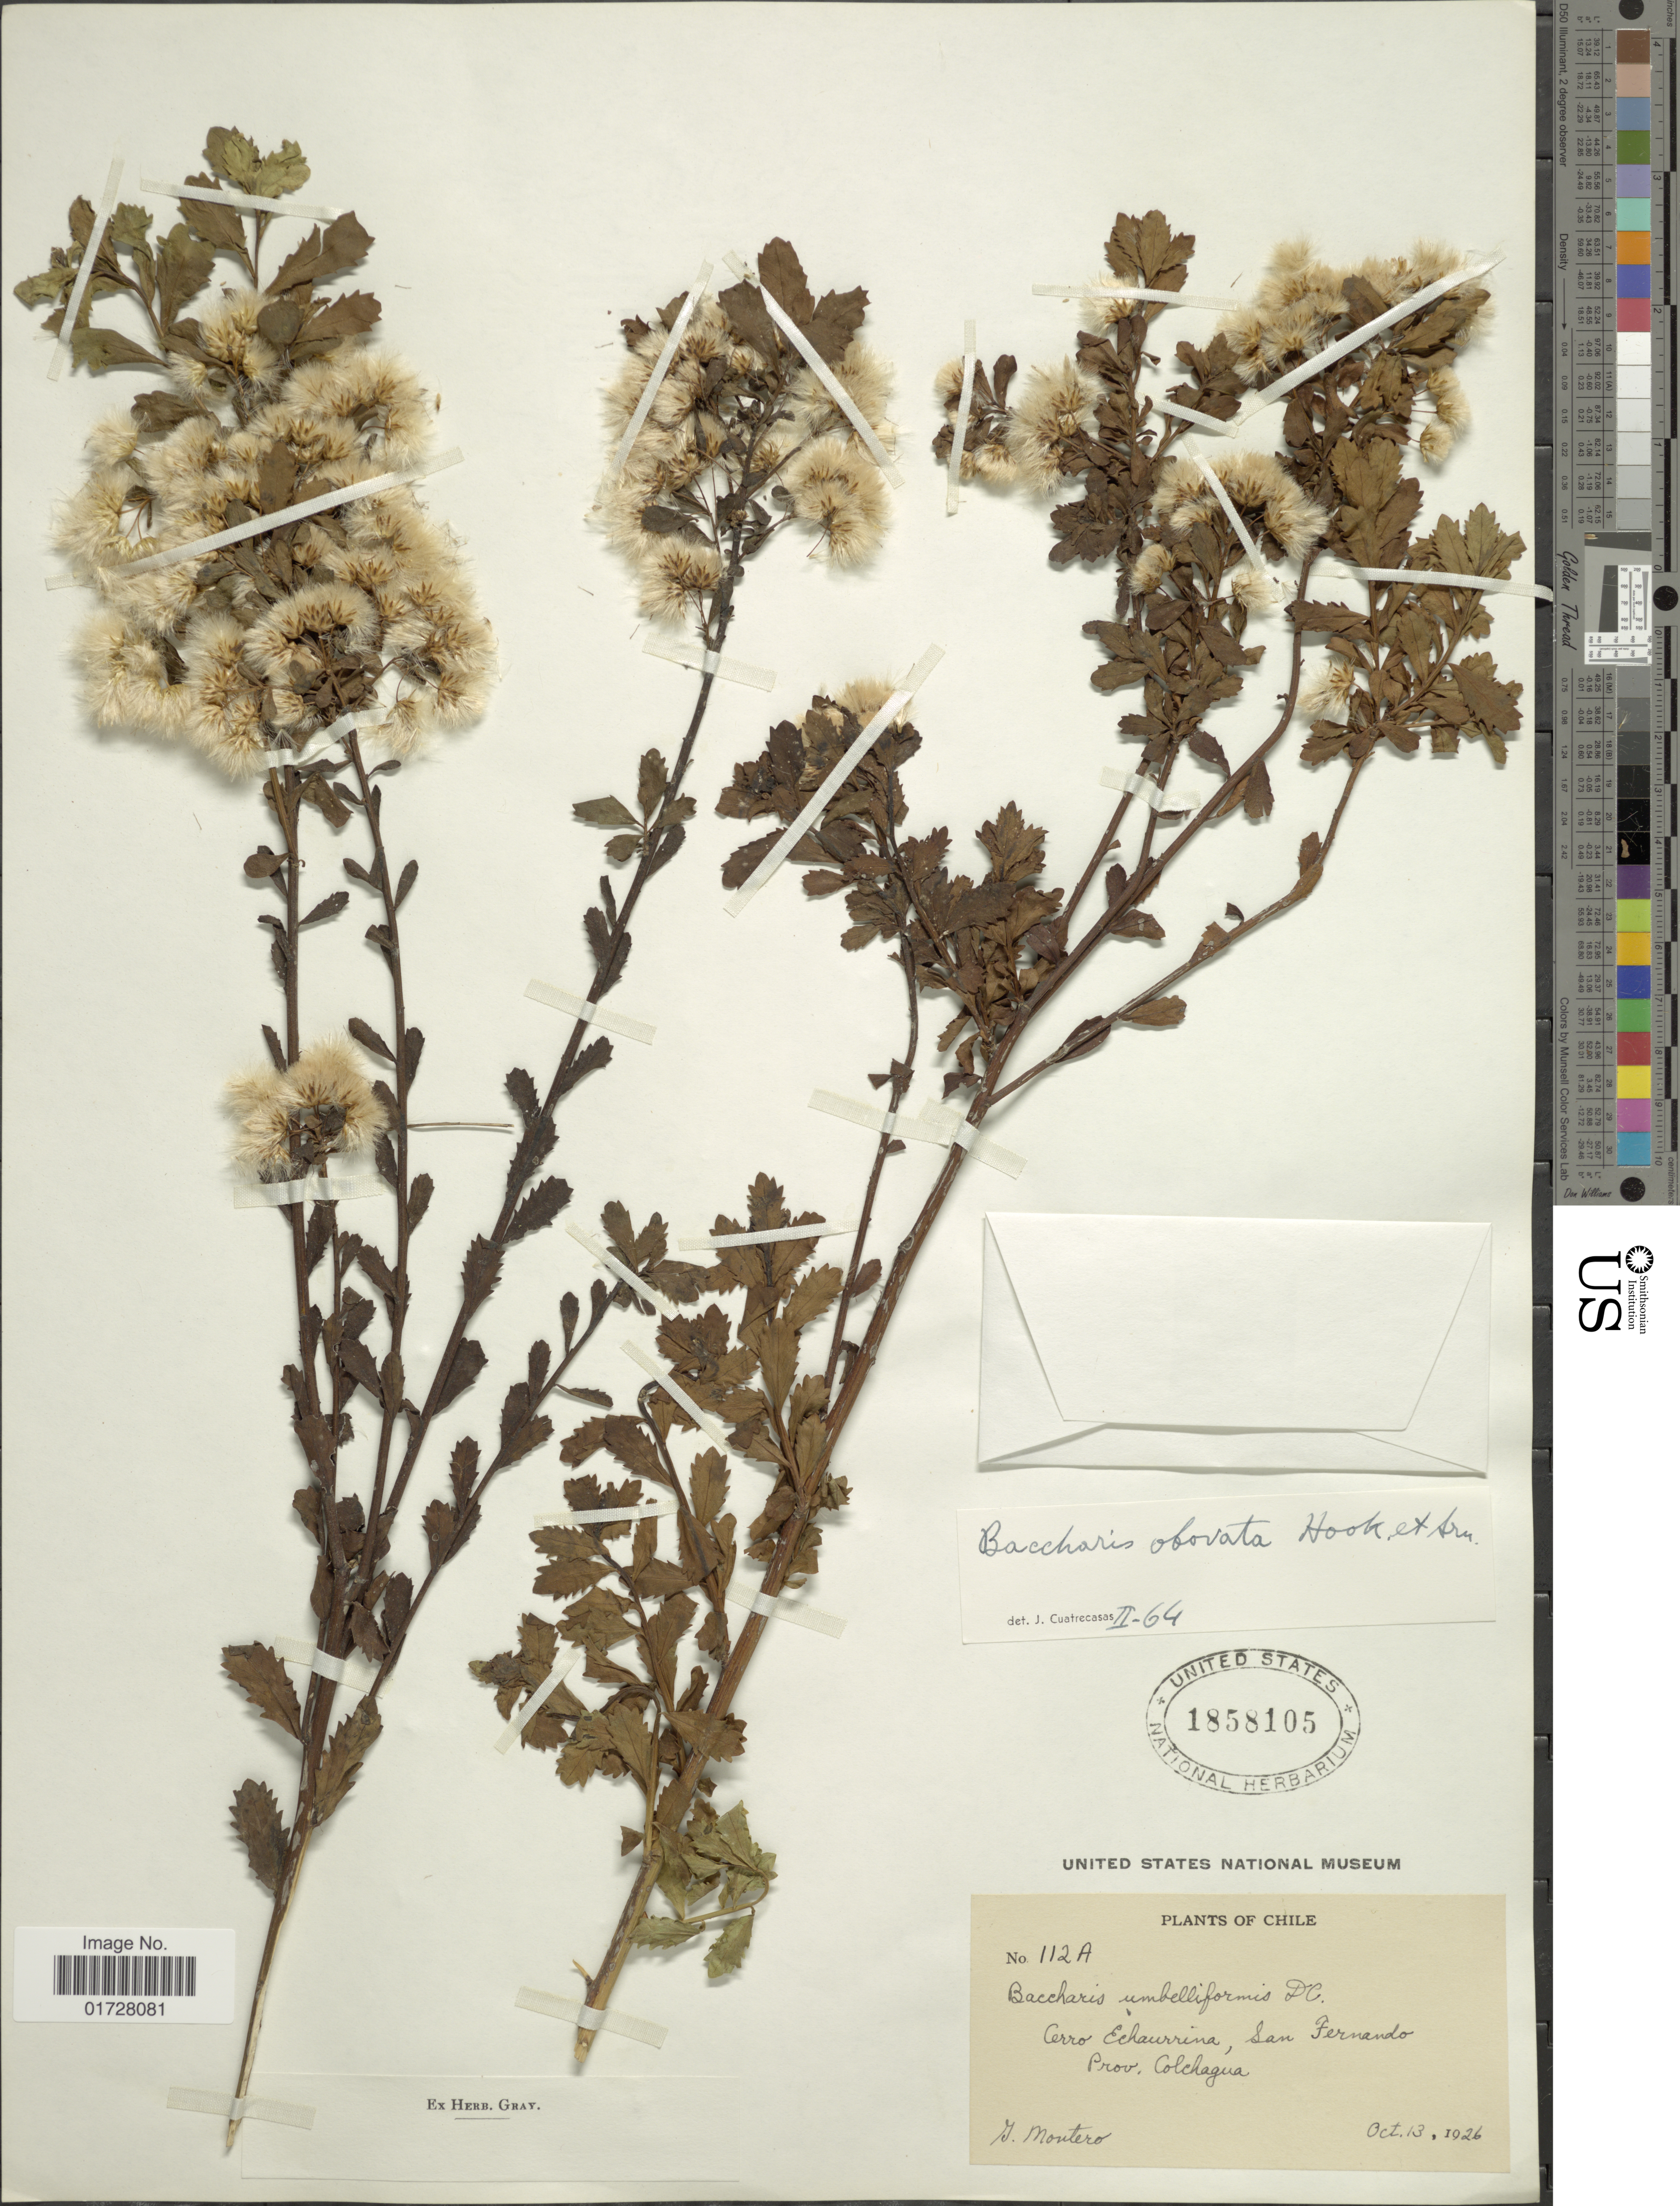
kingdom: Plantae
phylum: Tracheophyta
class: Magnoliopsida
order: Asterales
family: Asteraceae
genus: Baccharis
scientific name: Baccharis concava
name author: (Ruiz & Pav.) Pers.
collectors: J. Montero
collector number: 112A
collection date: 1926-10-13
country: Chile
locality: Cerro Echeverría, San Fernando, Prov. Colchagua.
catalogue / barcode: US 1858105